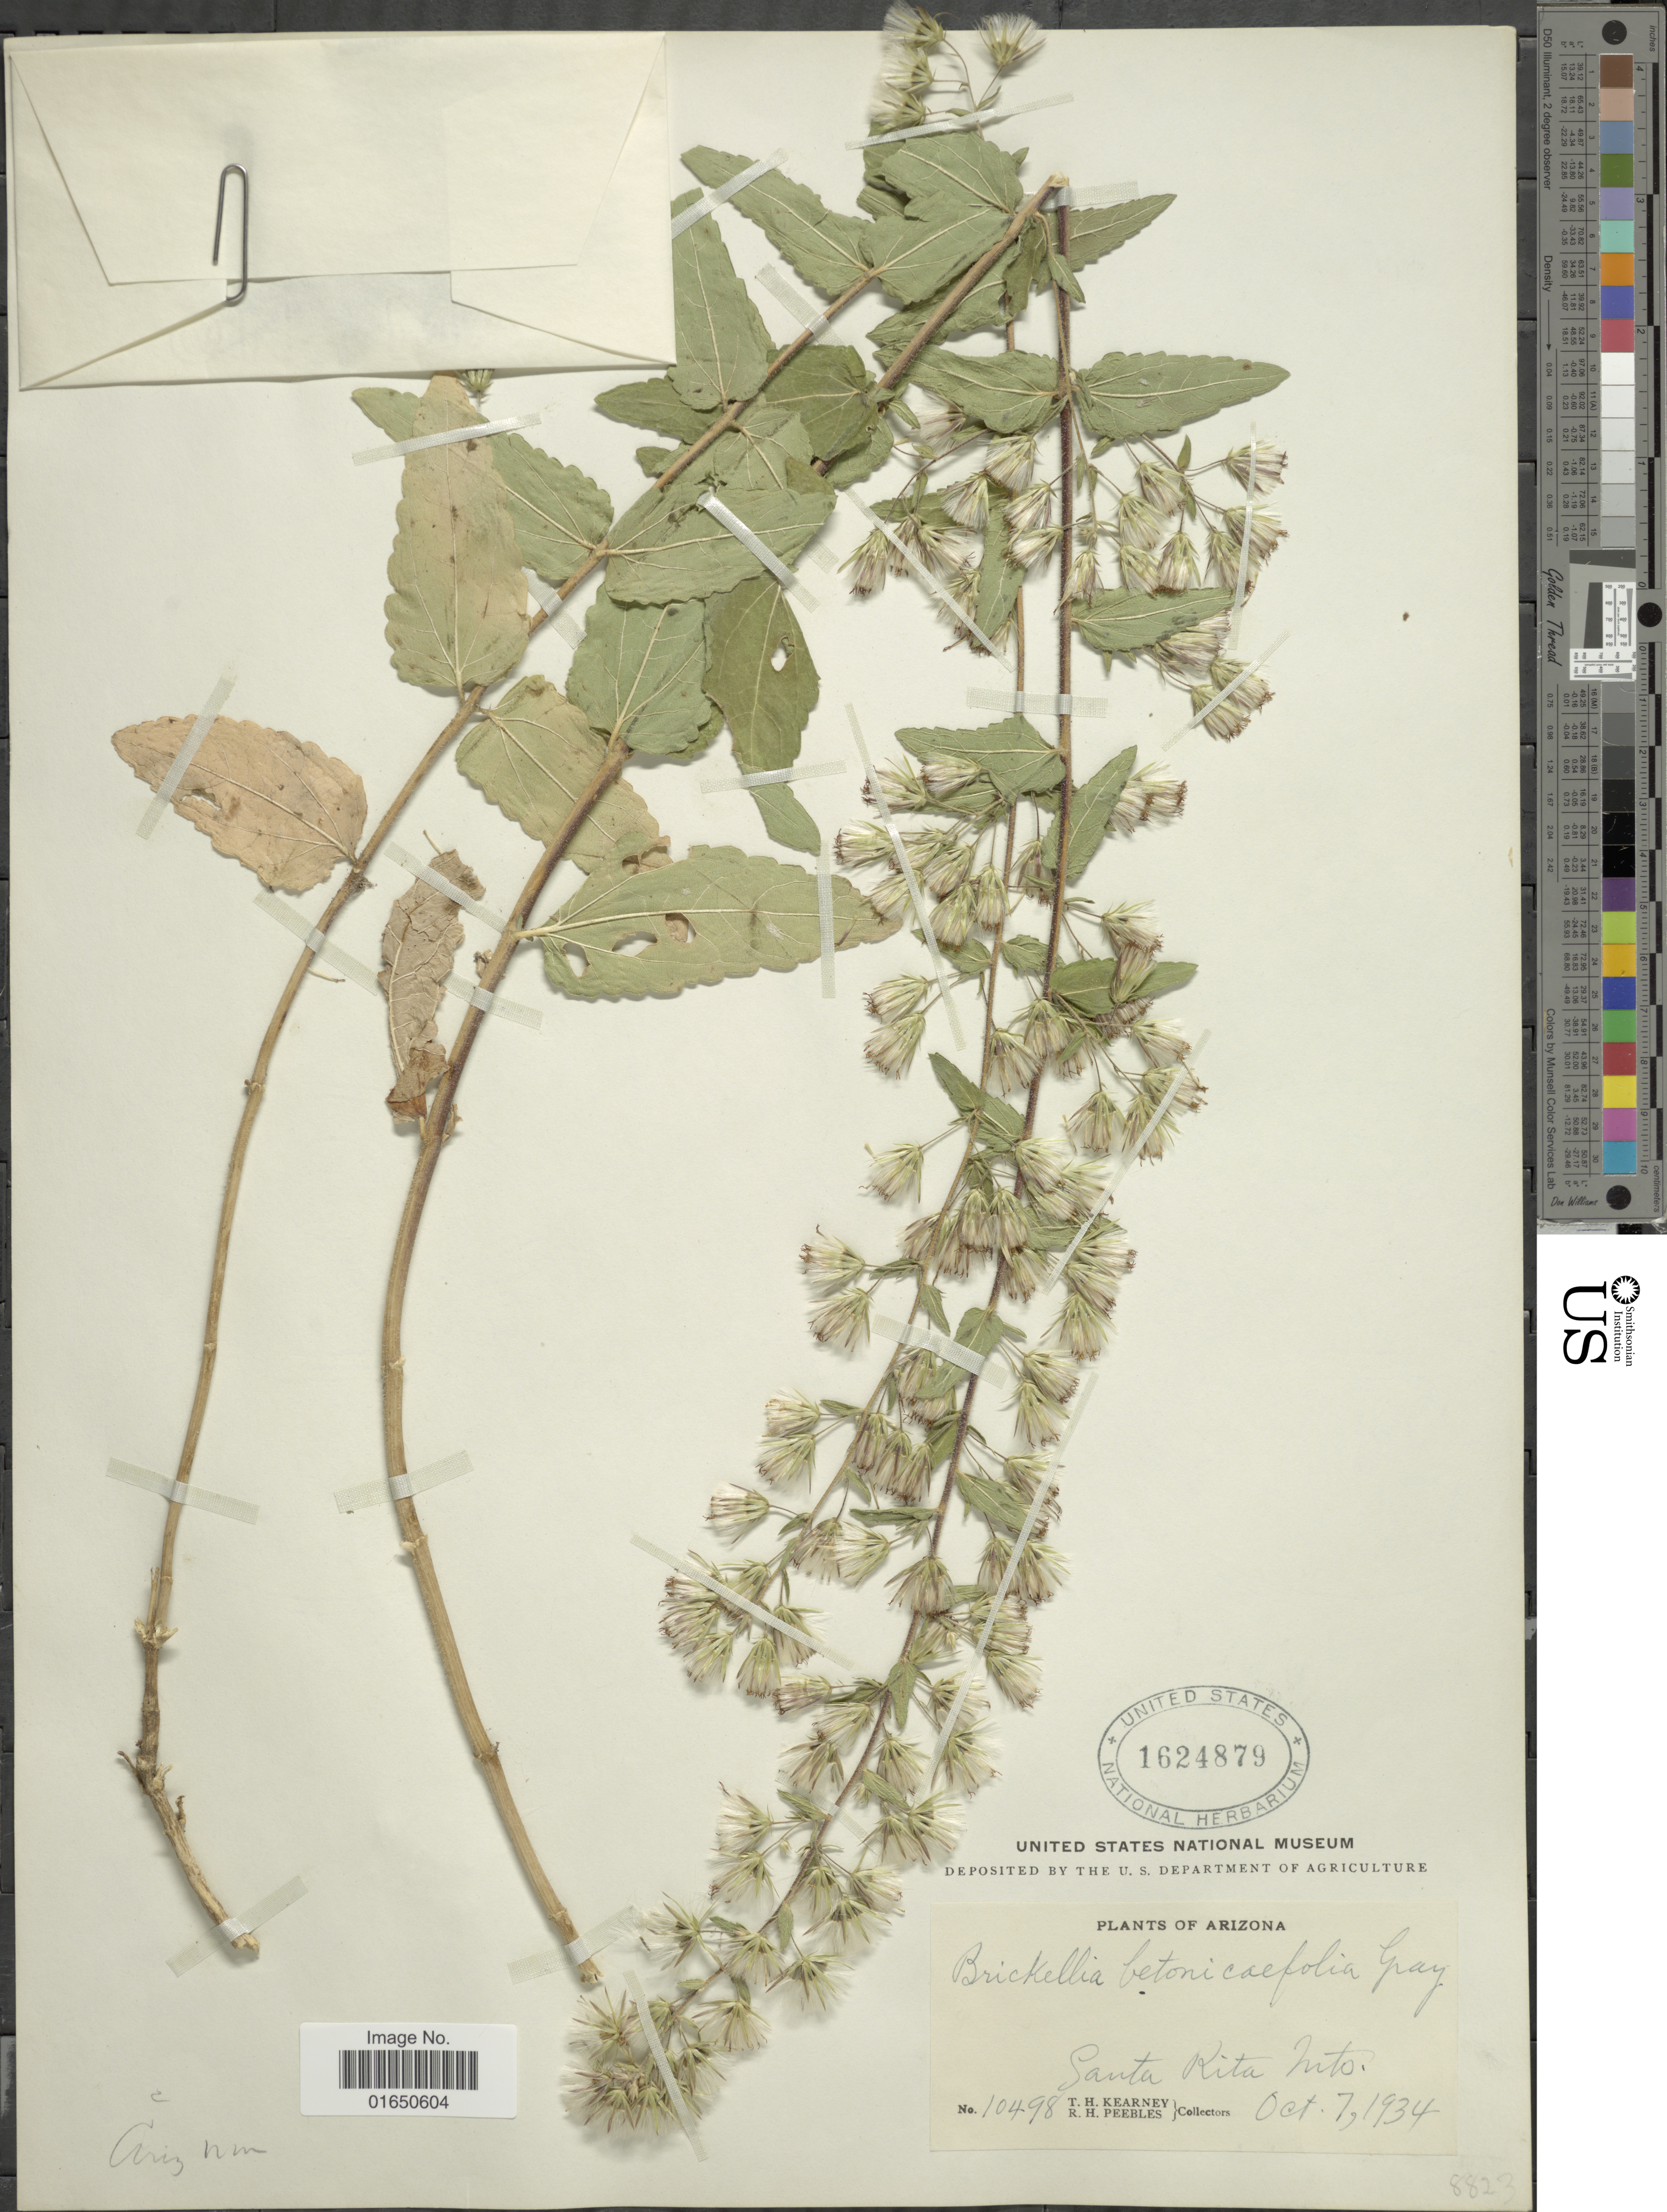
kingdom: Plantae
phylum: Tracheophyta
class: Magnoliopsida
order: Asterales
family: Asteraceae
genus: Brickellia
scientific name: Brickellia betonicifolia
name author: A. Gray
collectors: T. H. Kearney & R. H. Peebles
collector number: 10498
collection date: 1934-10-07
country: United States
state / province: Arizona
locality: Santa Rita Mts.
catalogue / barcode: US 1624879